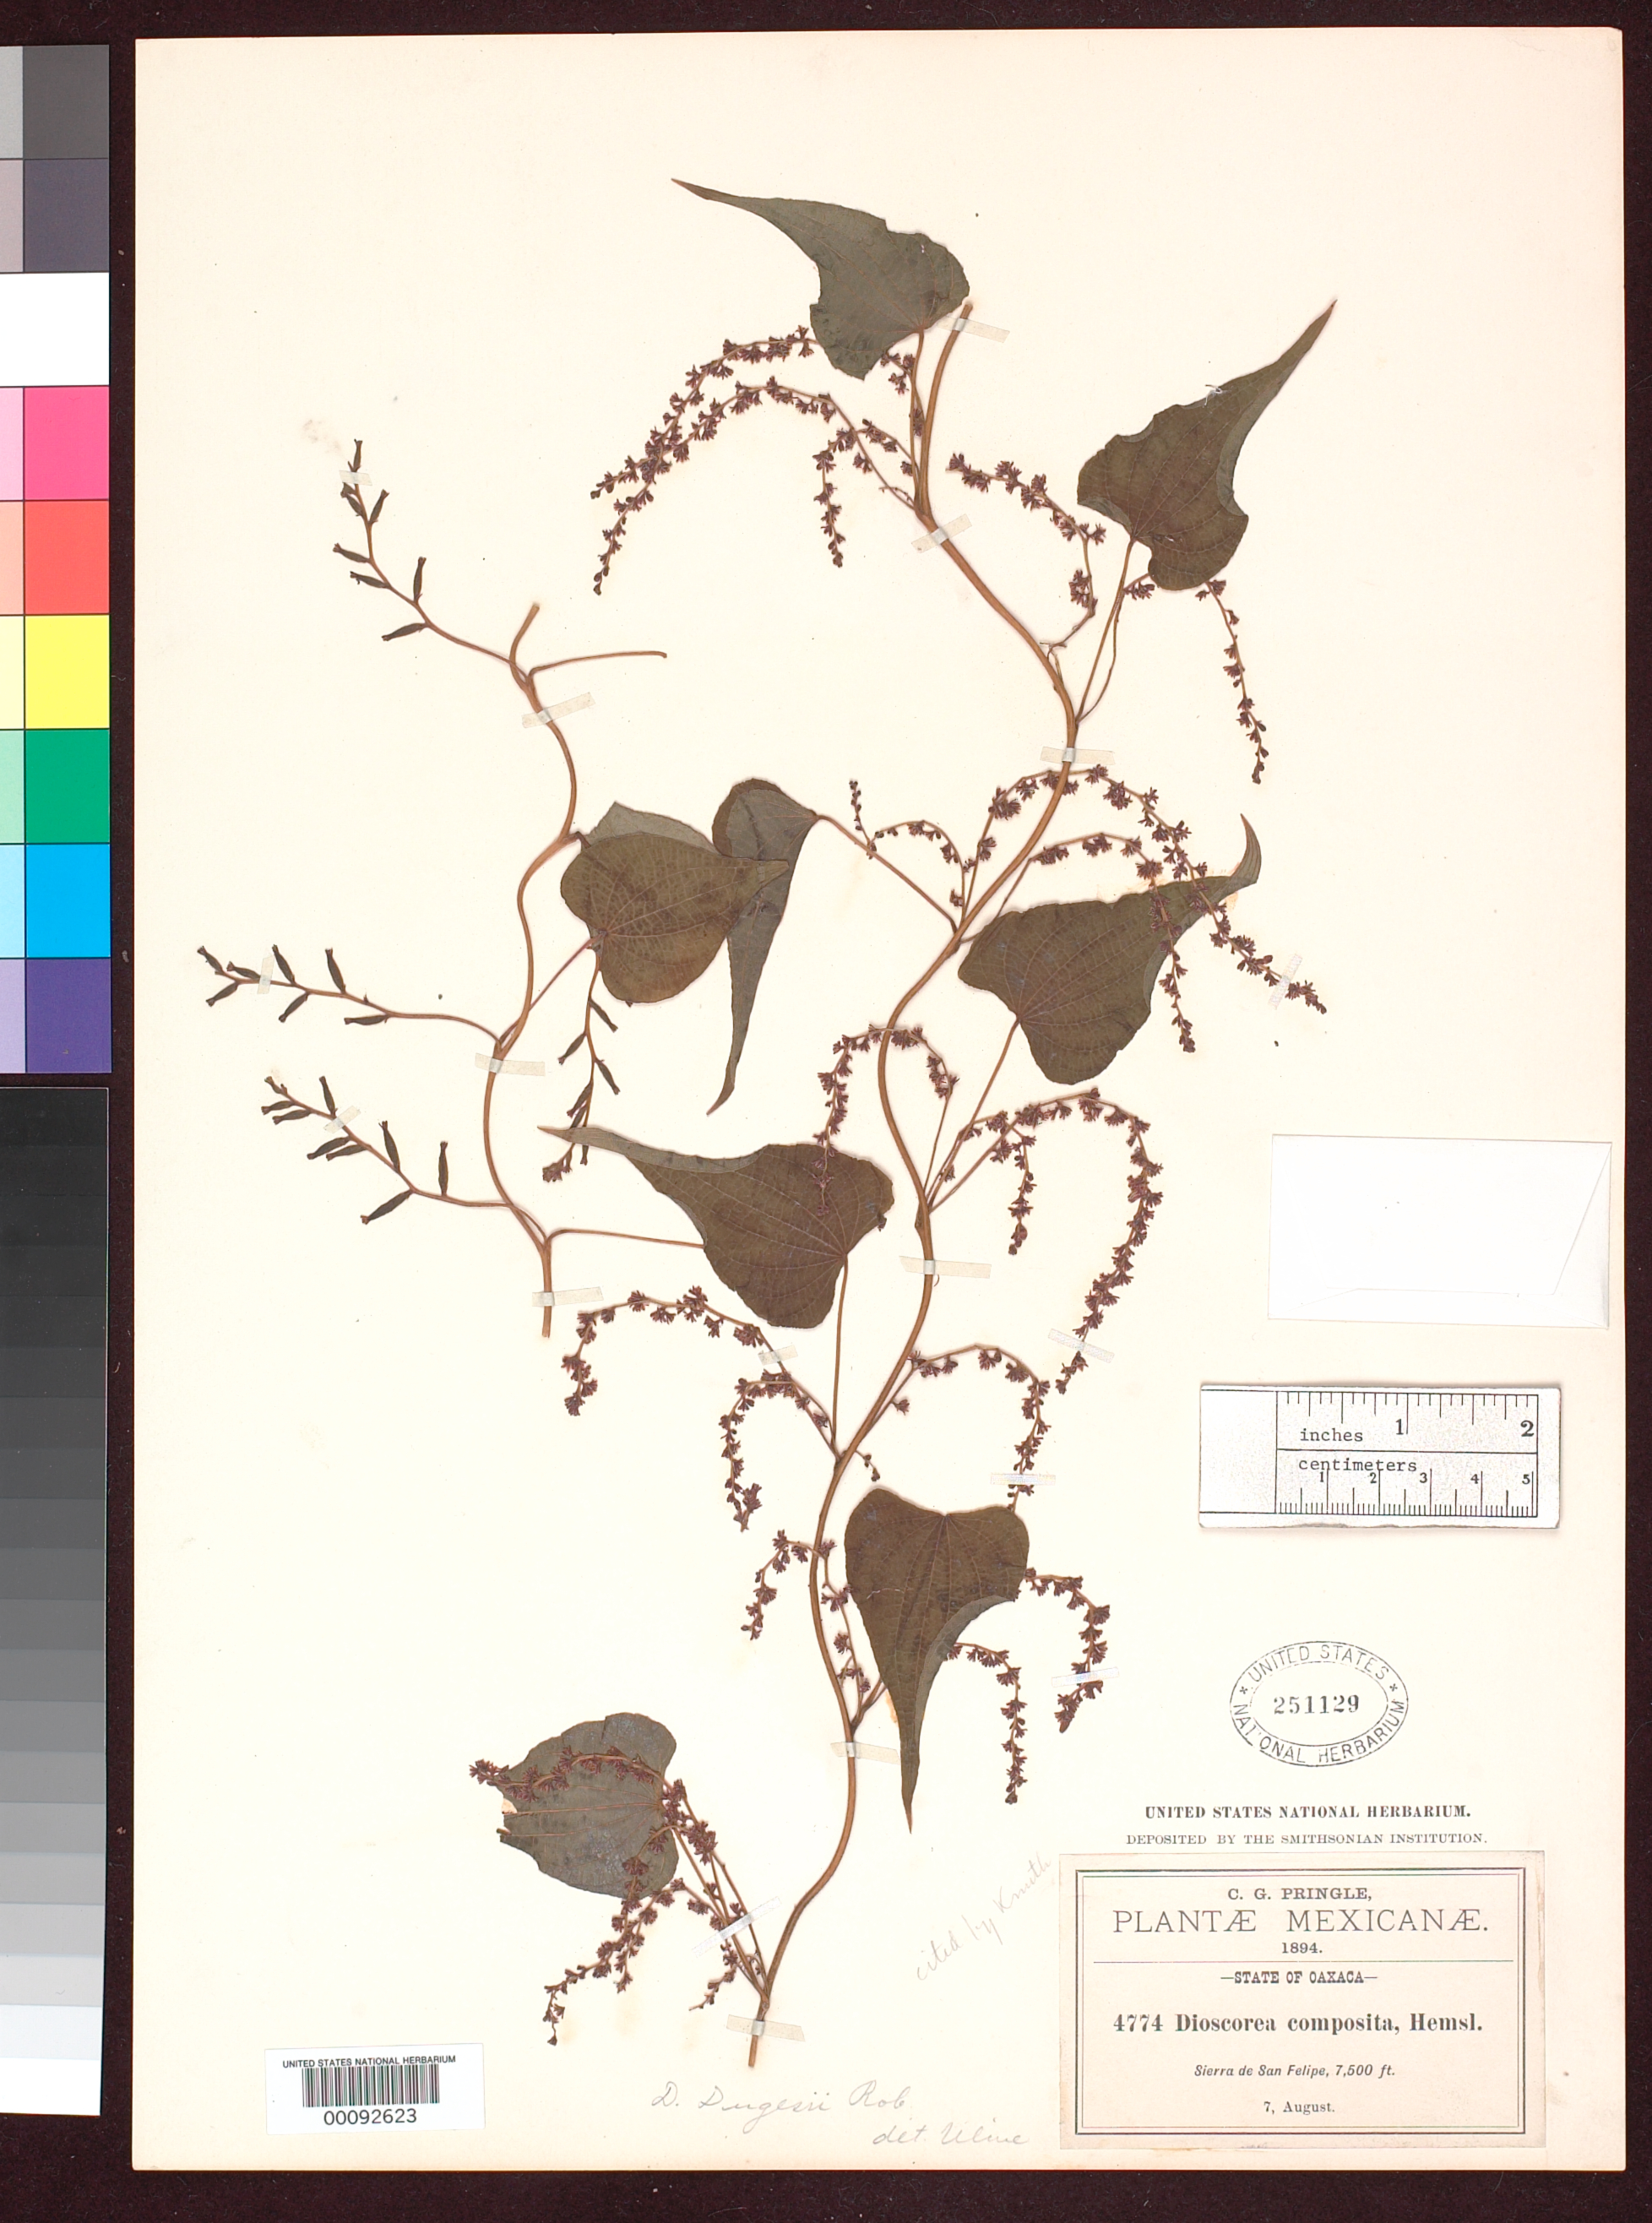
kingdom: Plantae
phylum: Tracheophyta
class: Liliopsida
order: Dioscoreales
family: Dioscoreaceae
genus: Dioscorea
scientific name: Dioscorea dugesii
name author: B.L. Rob.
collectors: C. G. Pringle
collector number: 4774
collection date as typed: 07 Aug 1894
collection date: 1894-08-07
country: Mexico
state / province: Oaxaca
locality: Sierra de San Felipe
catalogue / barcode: US 251129